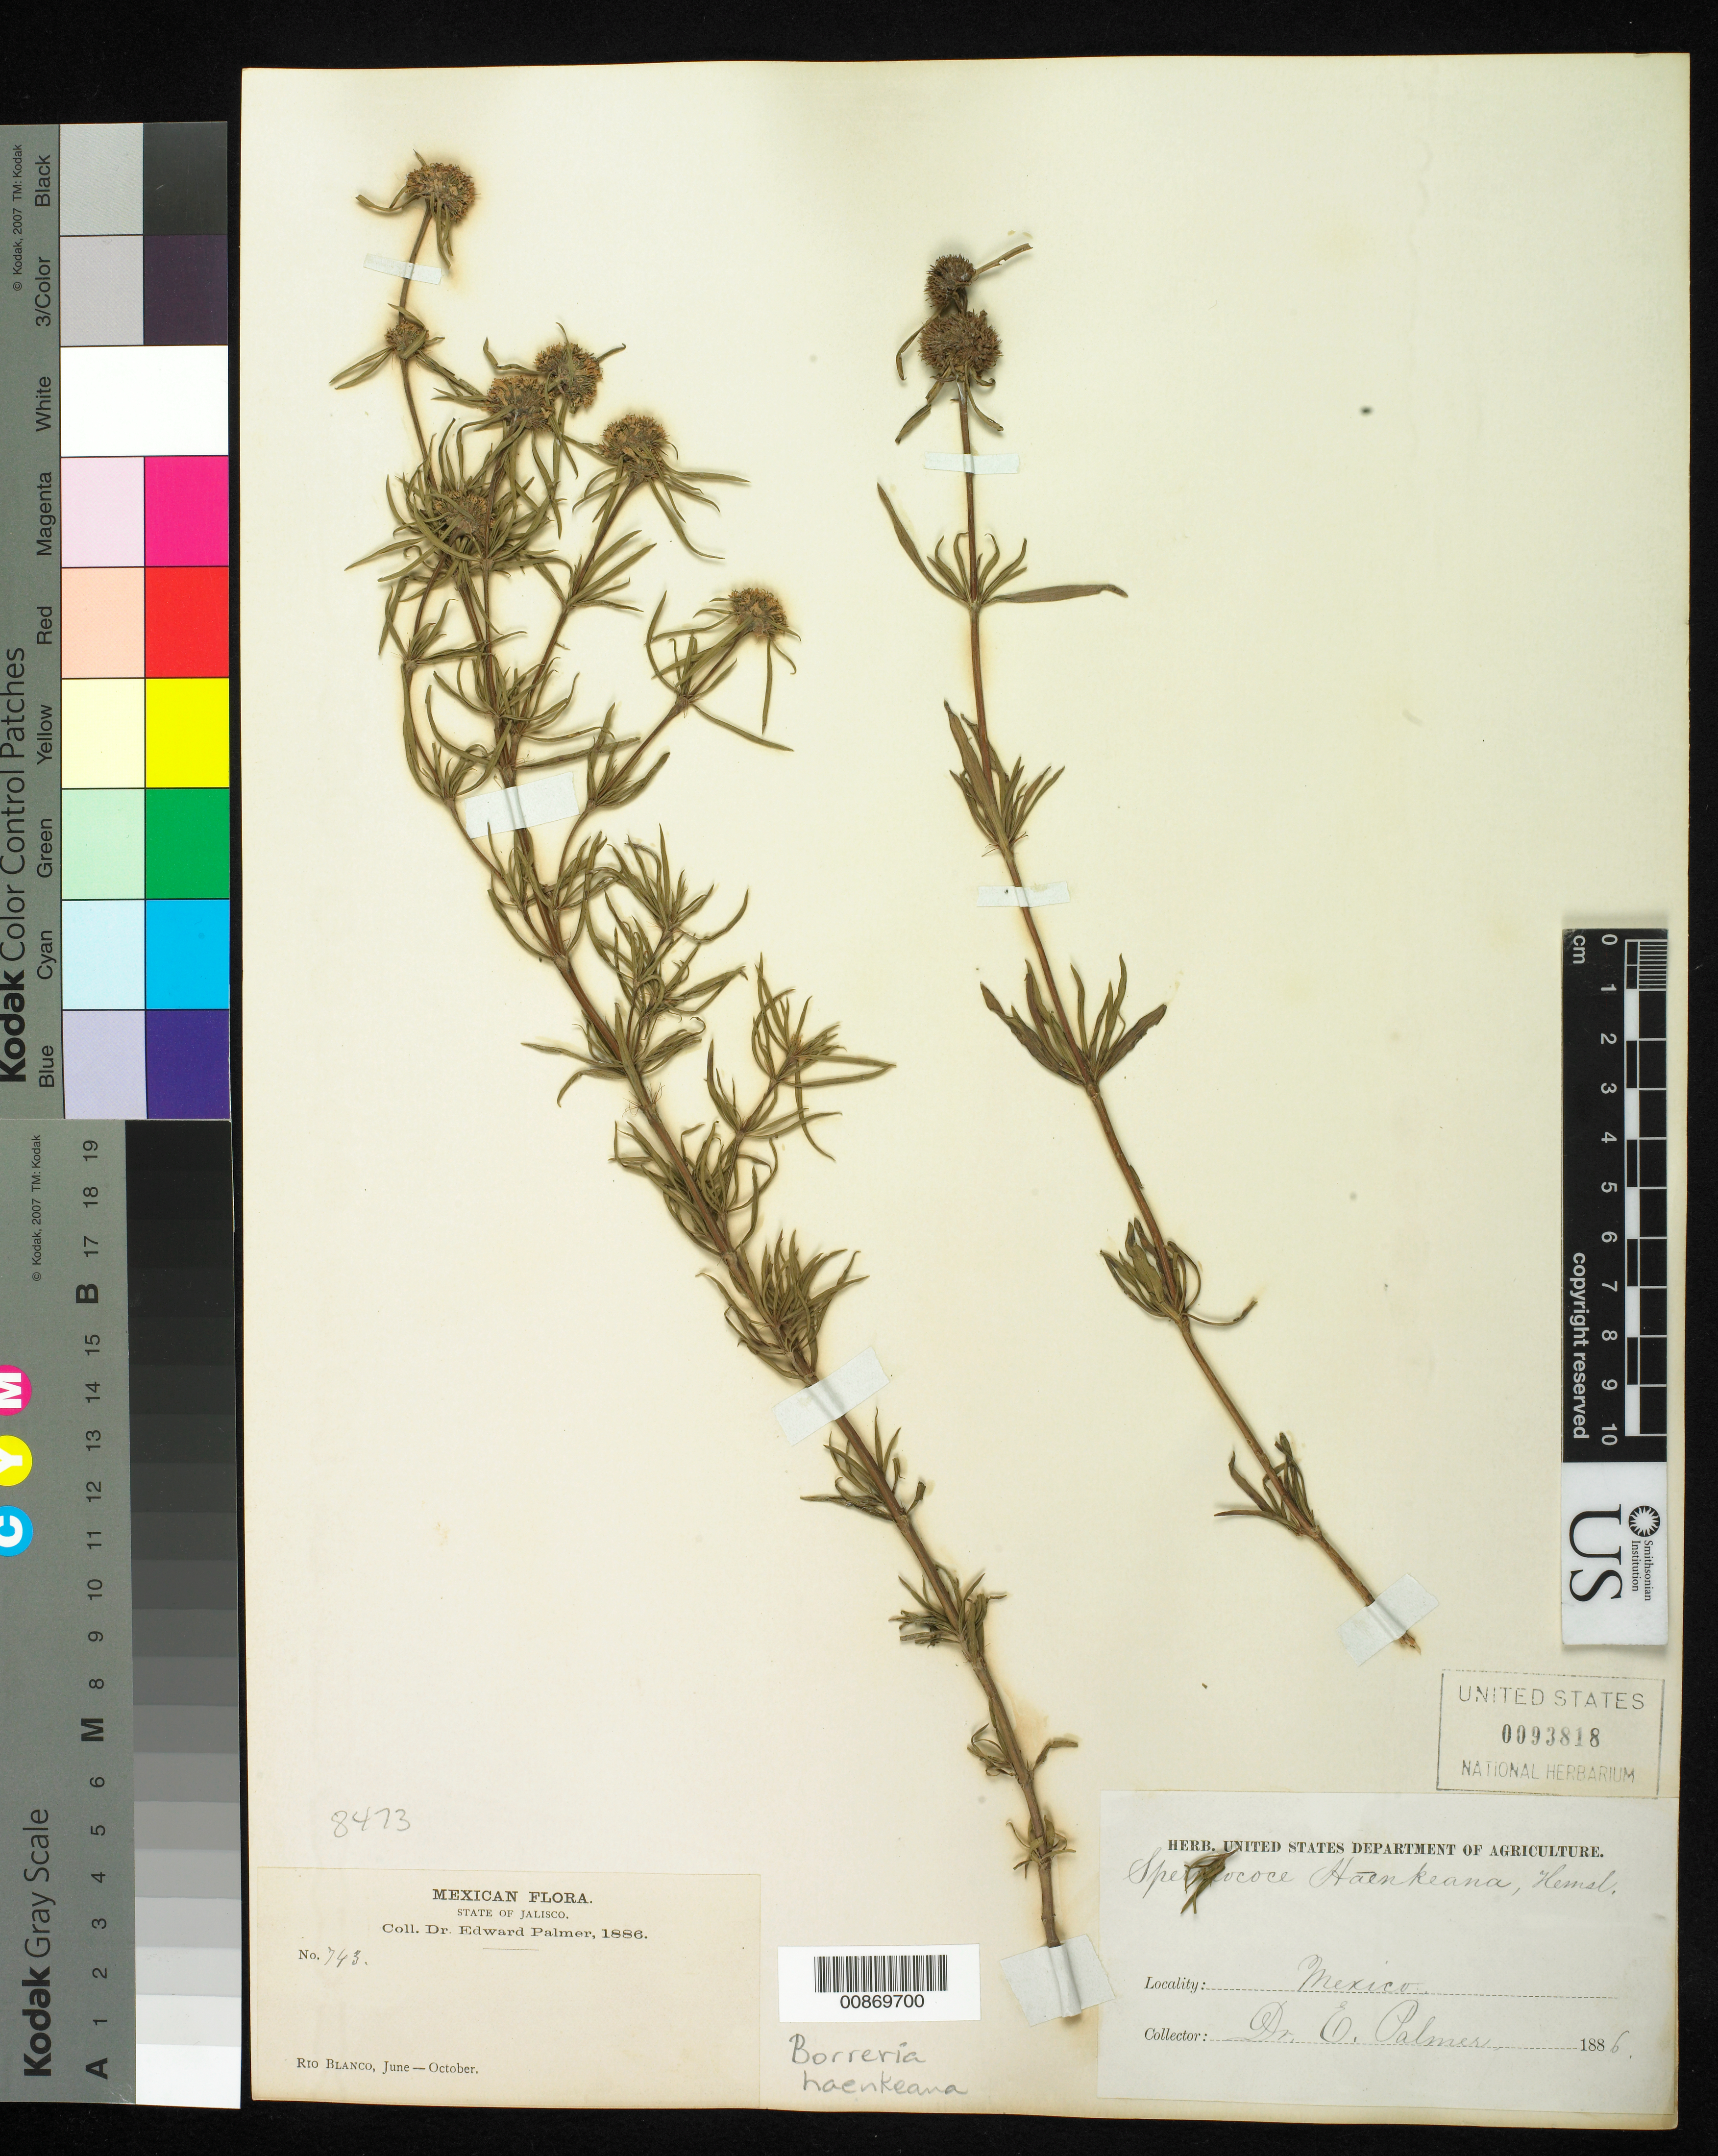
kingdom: Plantae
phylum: Tracheophyta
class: Magnoliopsida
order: Gentianales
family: Rubiaceae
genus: Borreria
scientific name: Borreria haenkeana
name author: DC.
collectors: E. Palmer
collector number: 743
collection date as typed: Jun 1886 to -- Oct 1886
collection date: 1886-06/1886-10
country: Mexico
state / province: Jalisco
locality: Rio Blanco, Jalisco.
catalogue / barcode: US 93818